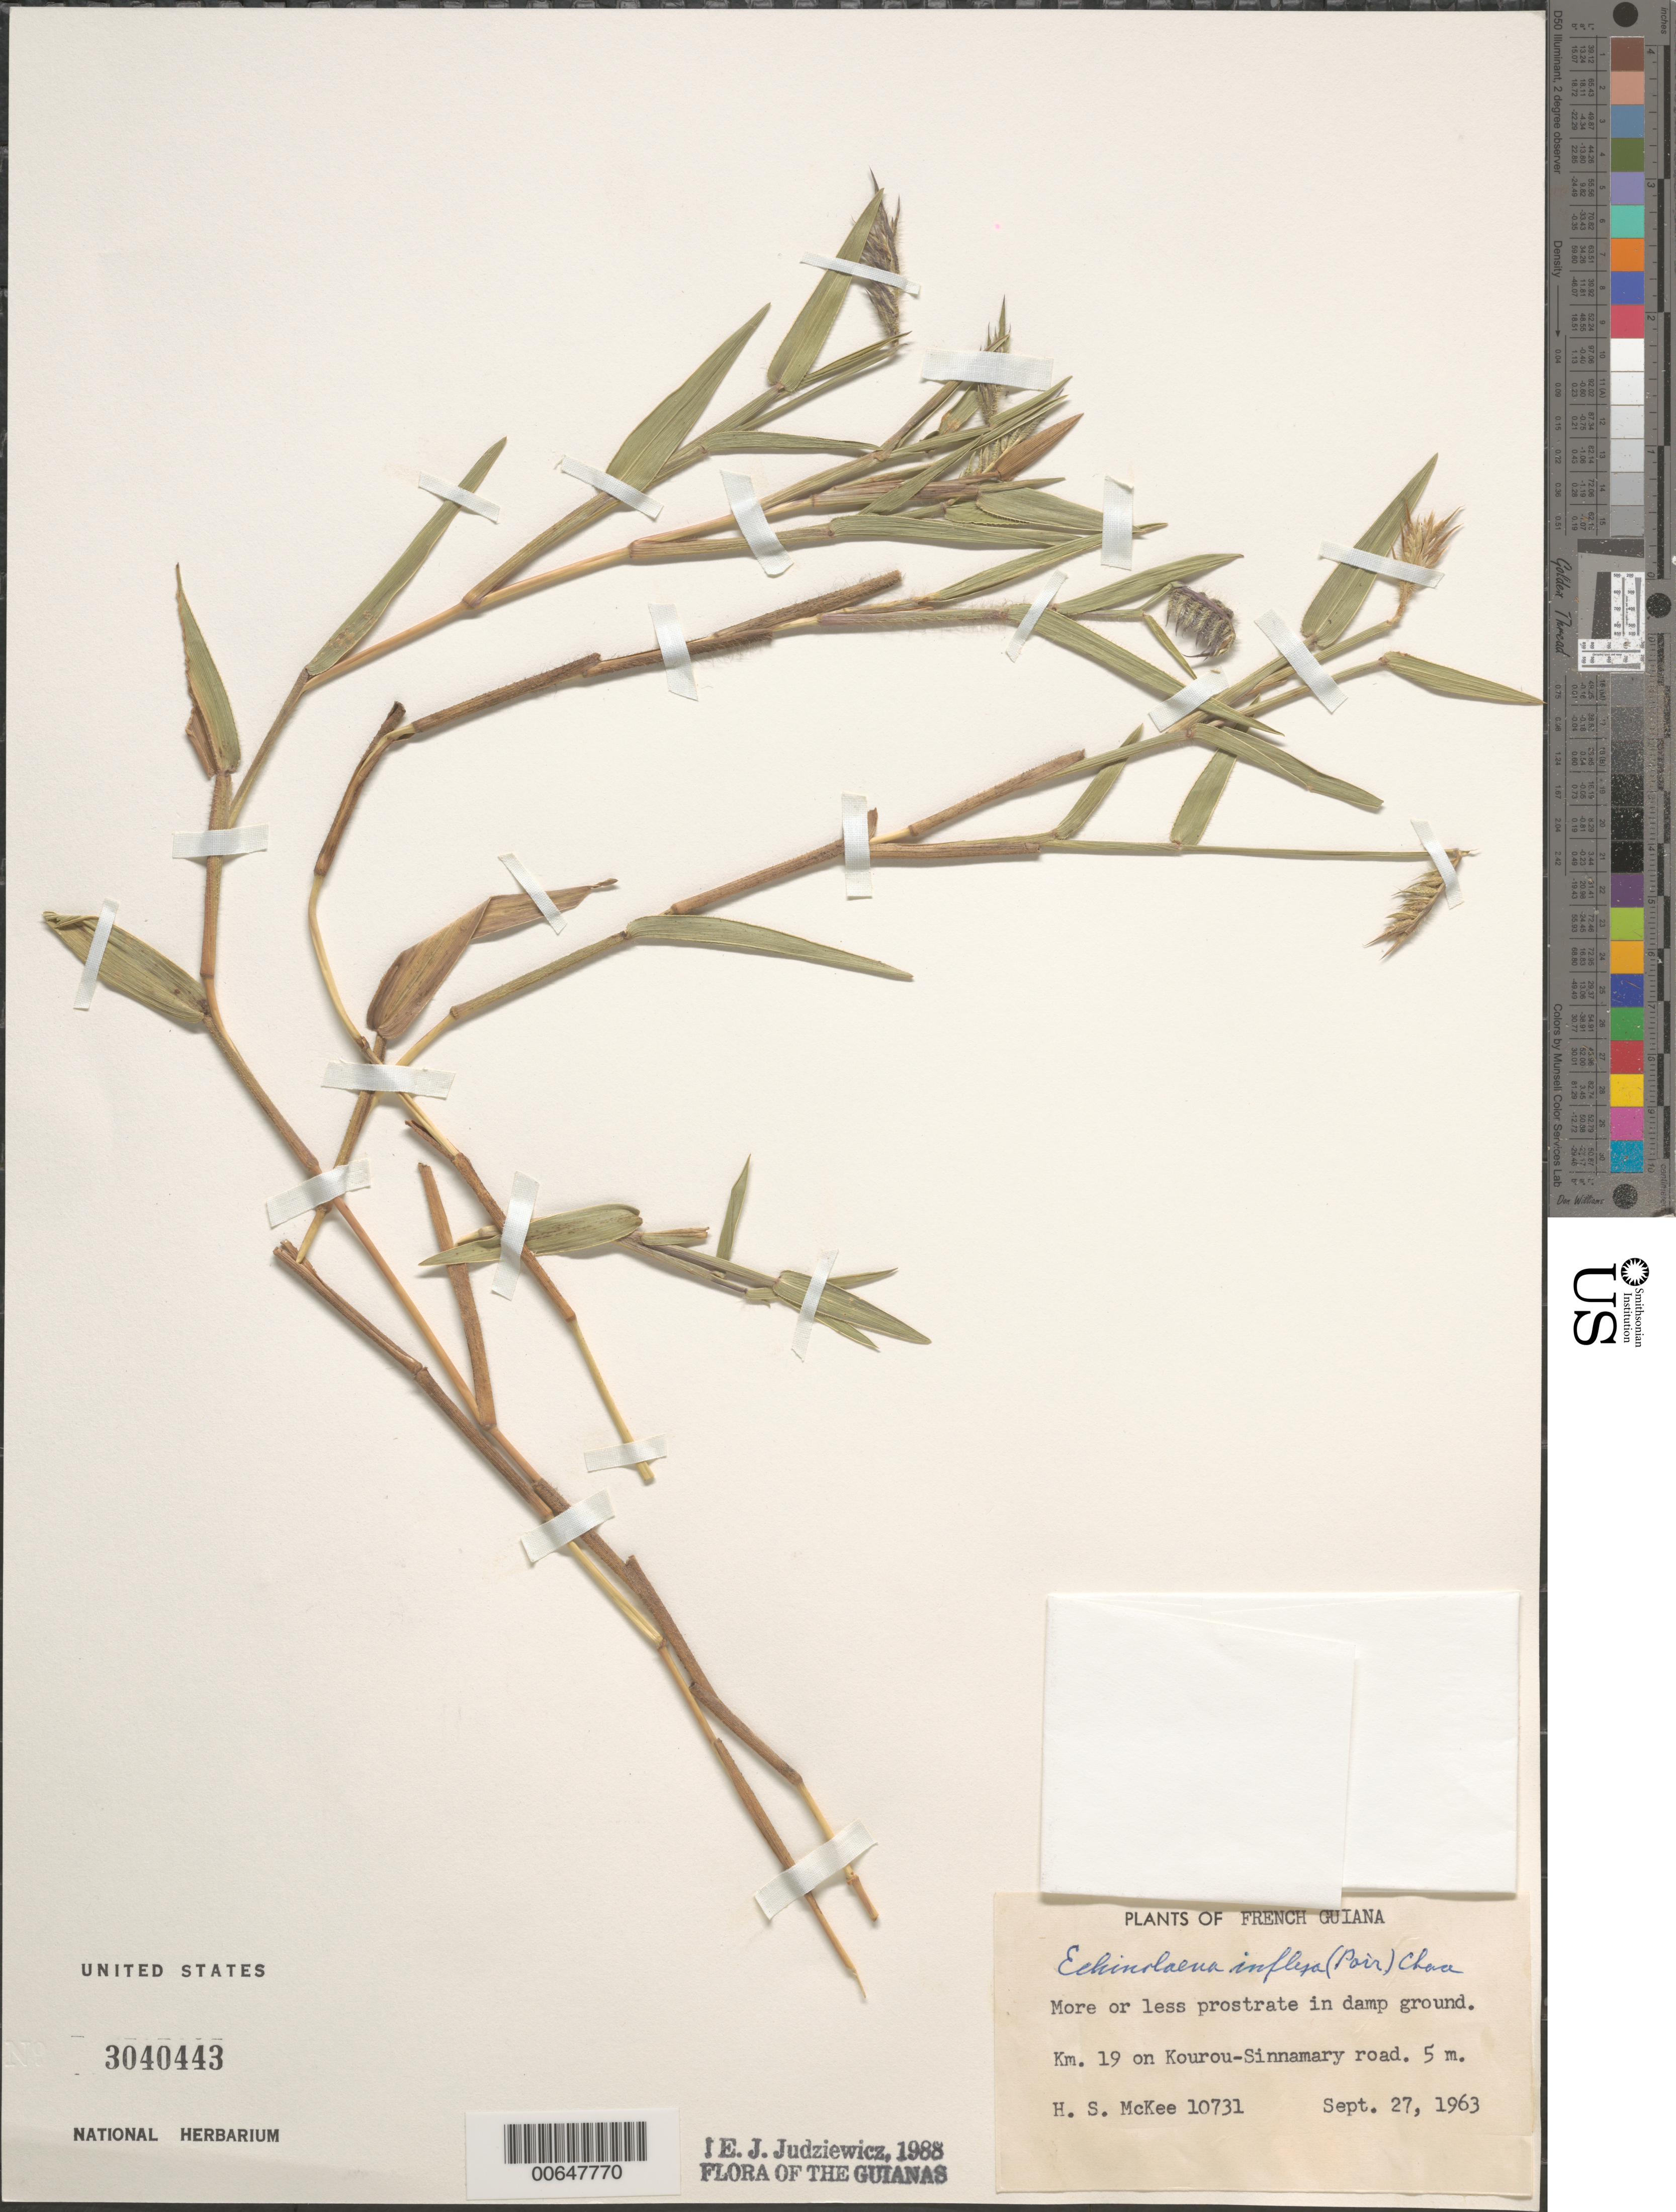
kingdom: Plantae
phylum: Tracheophyta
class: Liliopsida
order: Poales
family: Poaceae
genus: Echinolaena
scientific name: Echinolaena inflexa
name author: (Poir.) Chase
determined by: Judziewicz, E. J.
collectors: H. S. McKee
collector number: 10731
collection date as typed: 27-Sep-63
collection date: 1963-09-27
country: French Guiana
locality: Sourou-Sinnamary Road, km 9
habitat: More or less prostrate in damp ground.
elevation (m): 5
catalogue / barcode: US 3040443